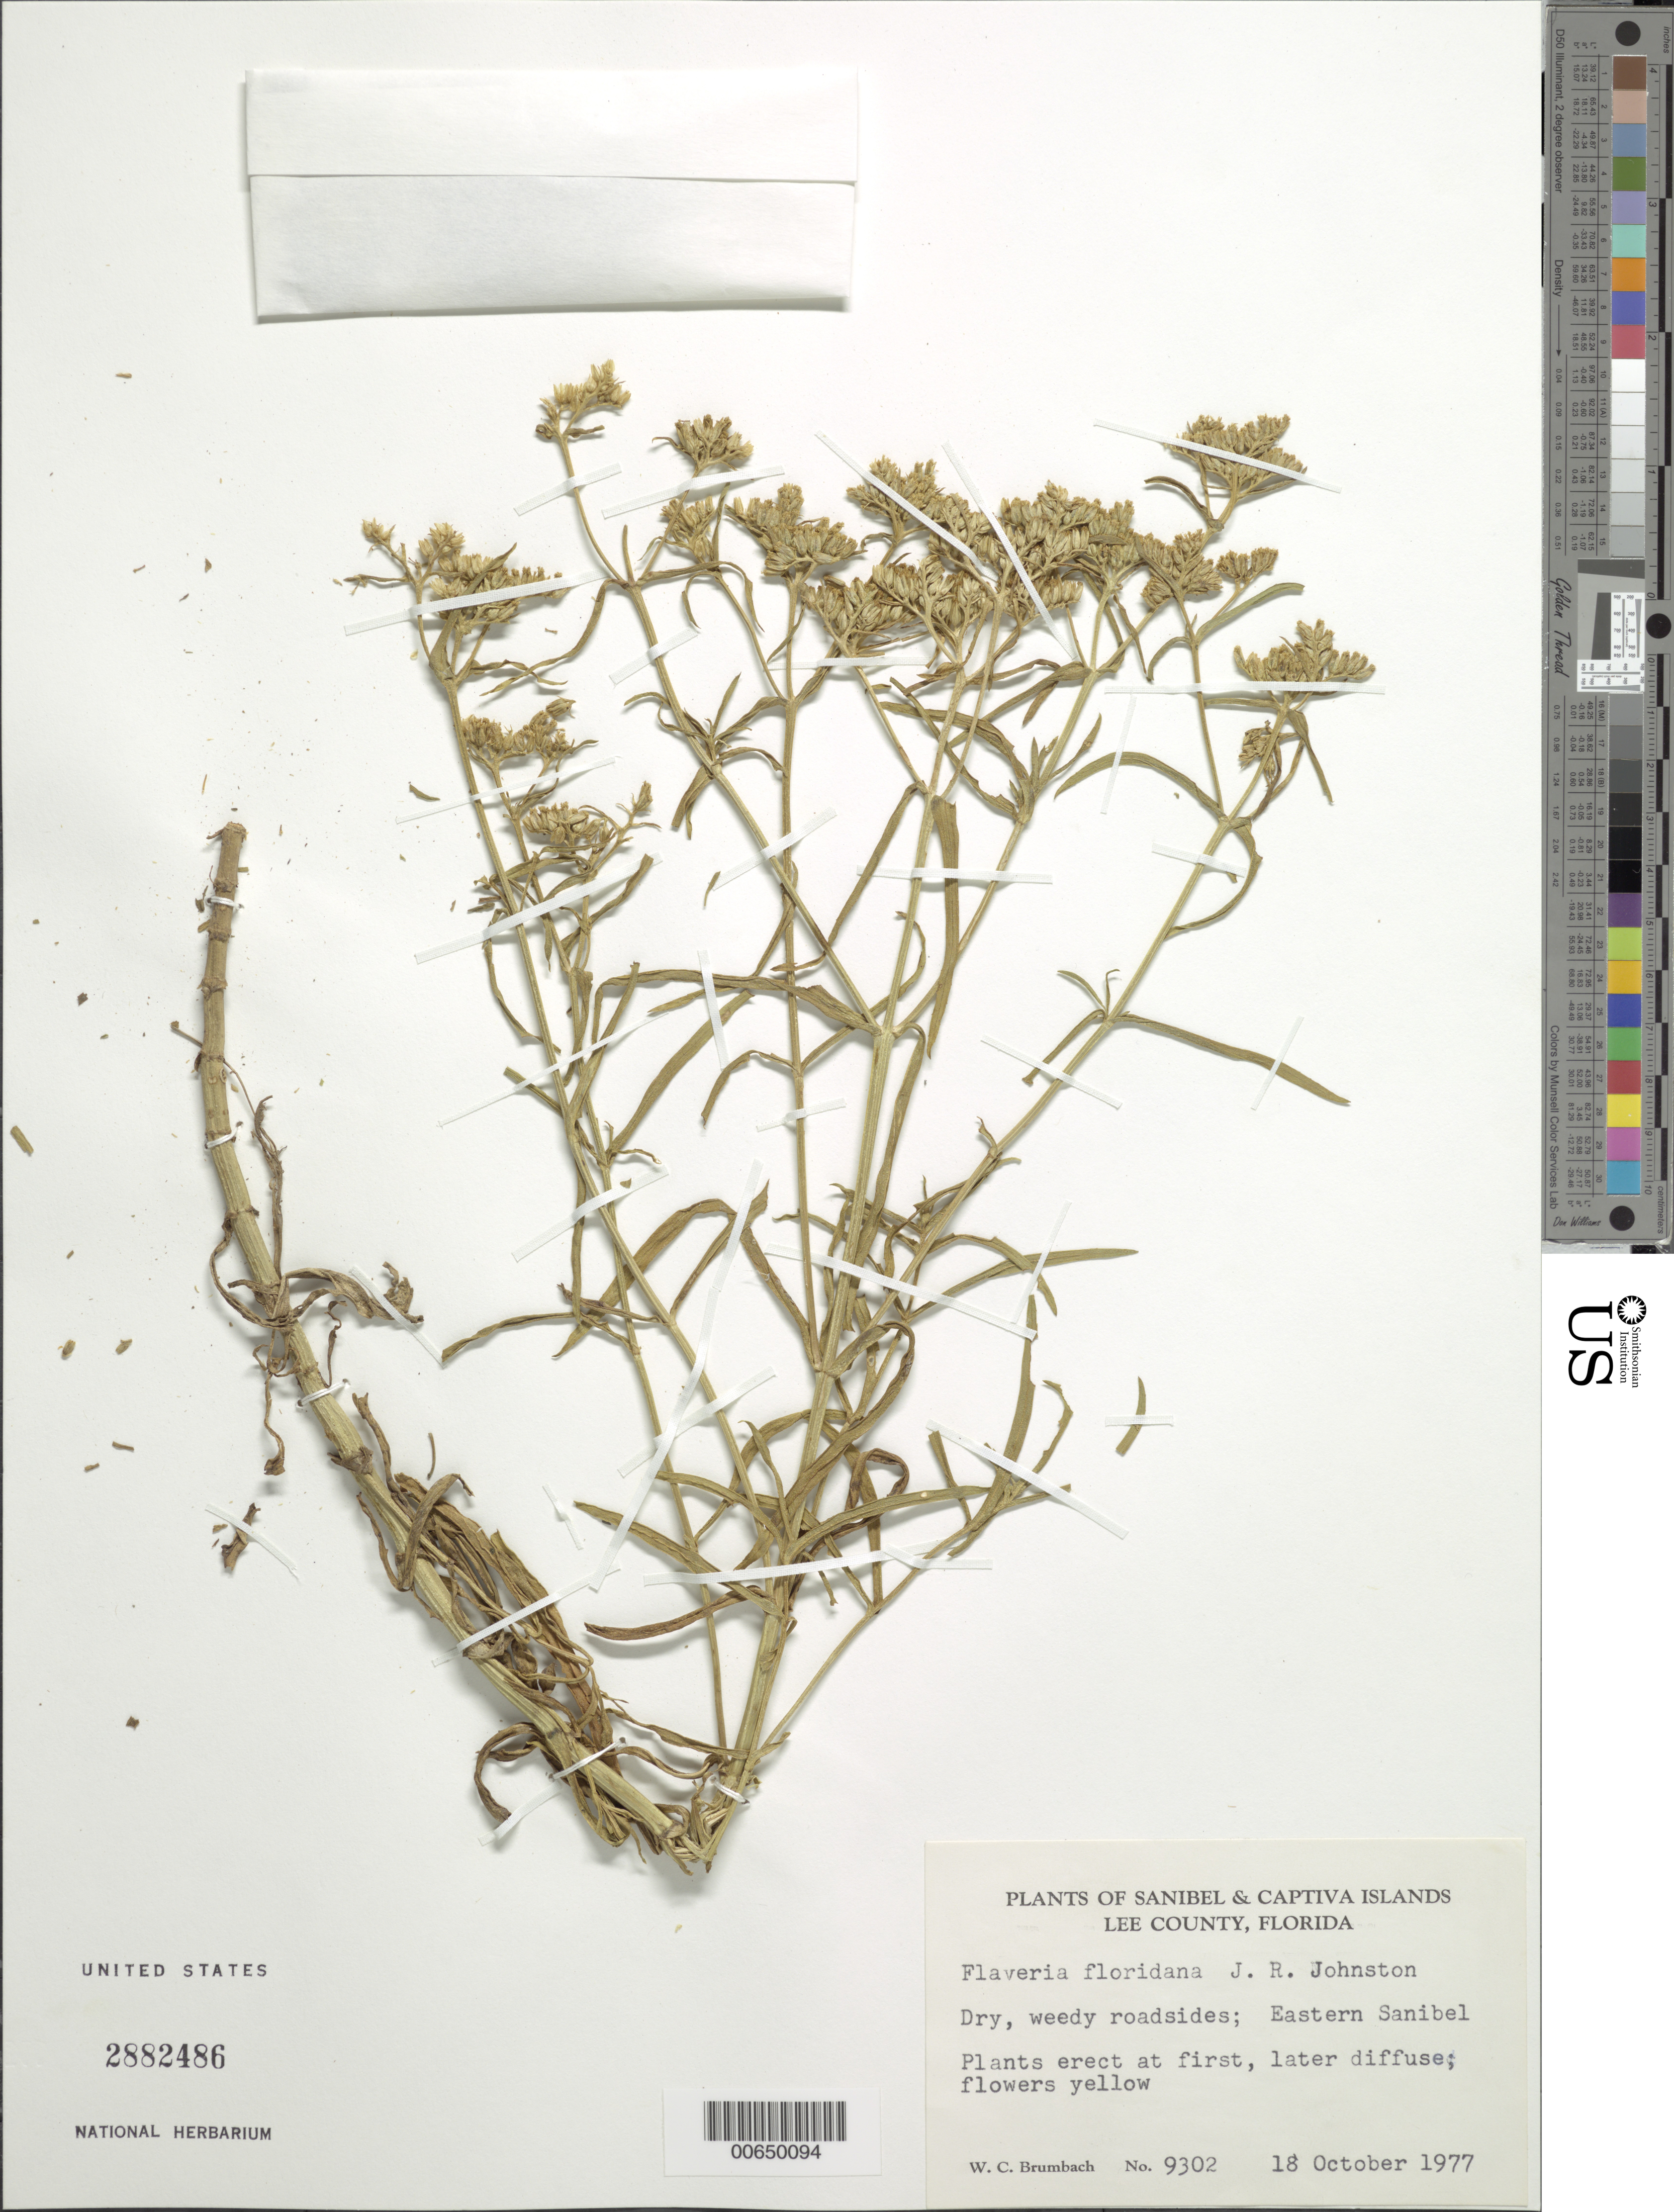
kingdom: Plantae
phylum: Tracheophyta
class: Magnoliopsida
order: Asterales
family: Asteraceae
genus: Flaveria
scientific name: Flaveria floridana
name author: J.R. Johnst.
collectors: W. C. Brumbach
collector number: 9302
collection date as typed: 18 Oct 1977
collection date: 1977-10-18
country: United States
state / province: Florida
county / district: Lee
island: Sanibel Island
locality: Eastern Sanibel I.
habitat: Dry weedy roadsides.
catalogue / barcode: US 2882486